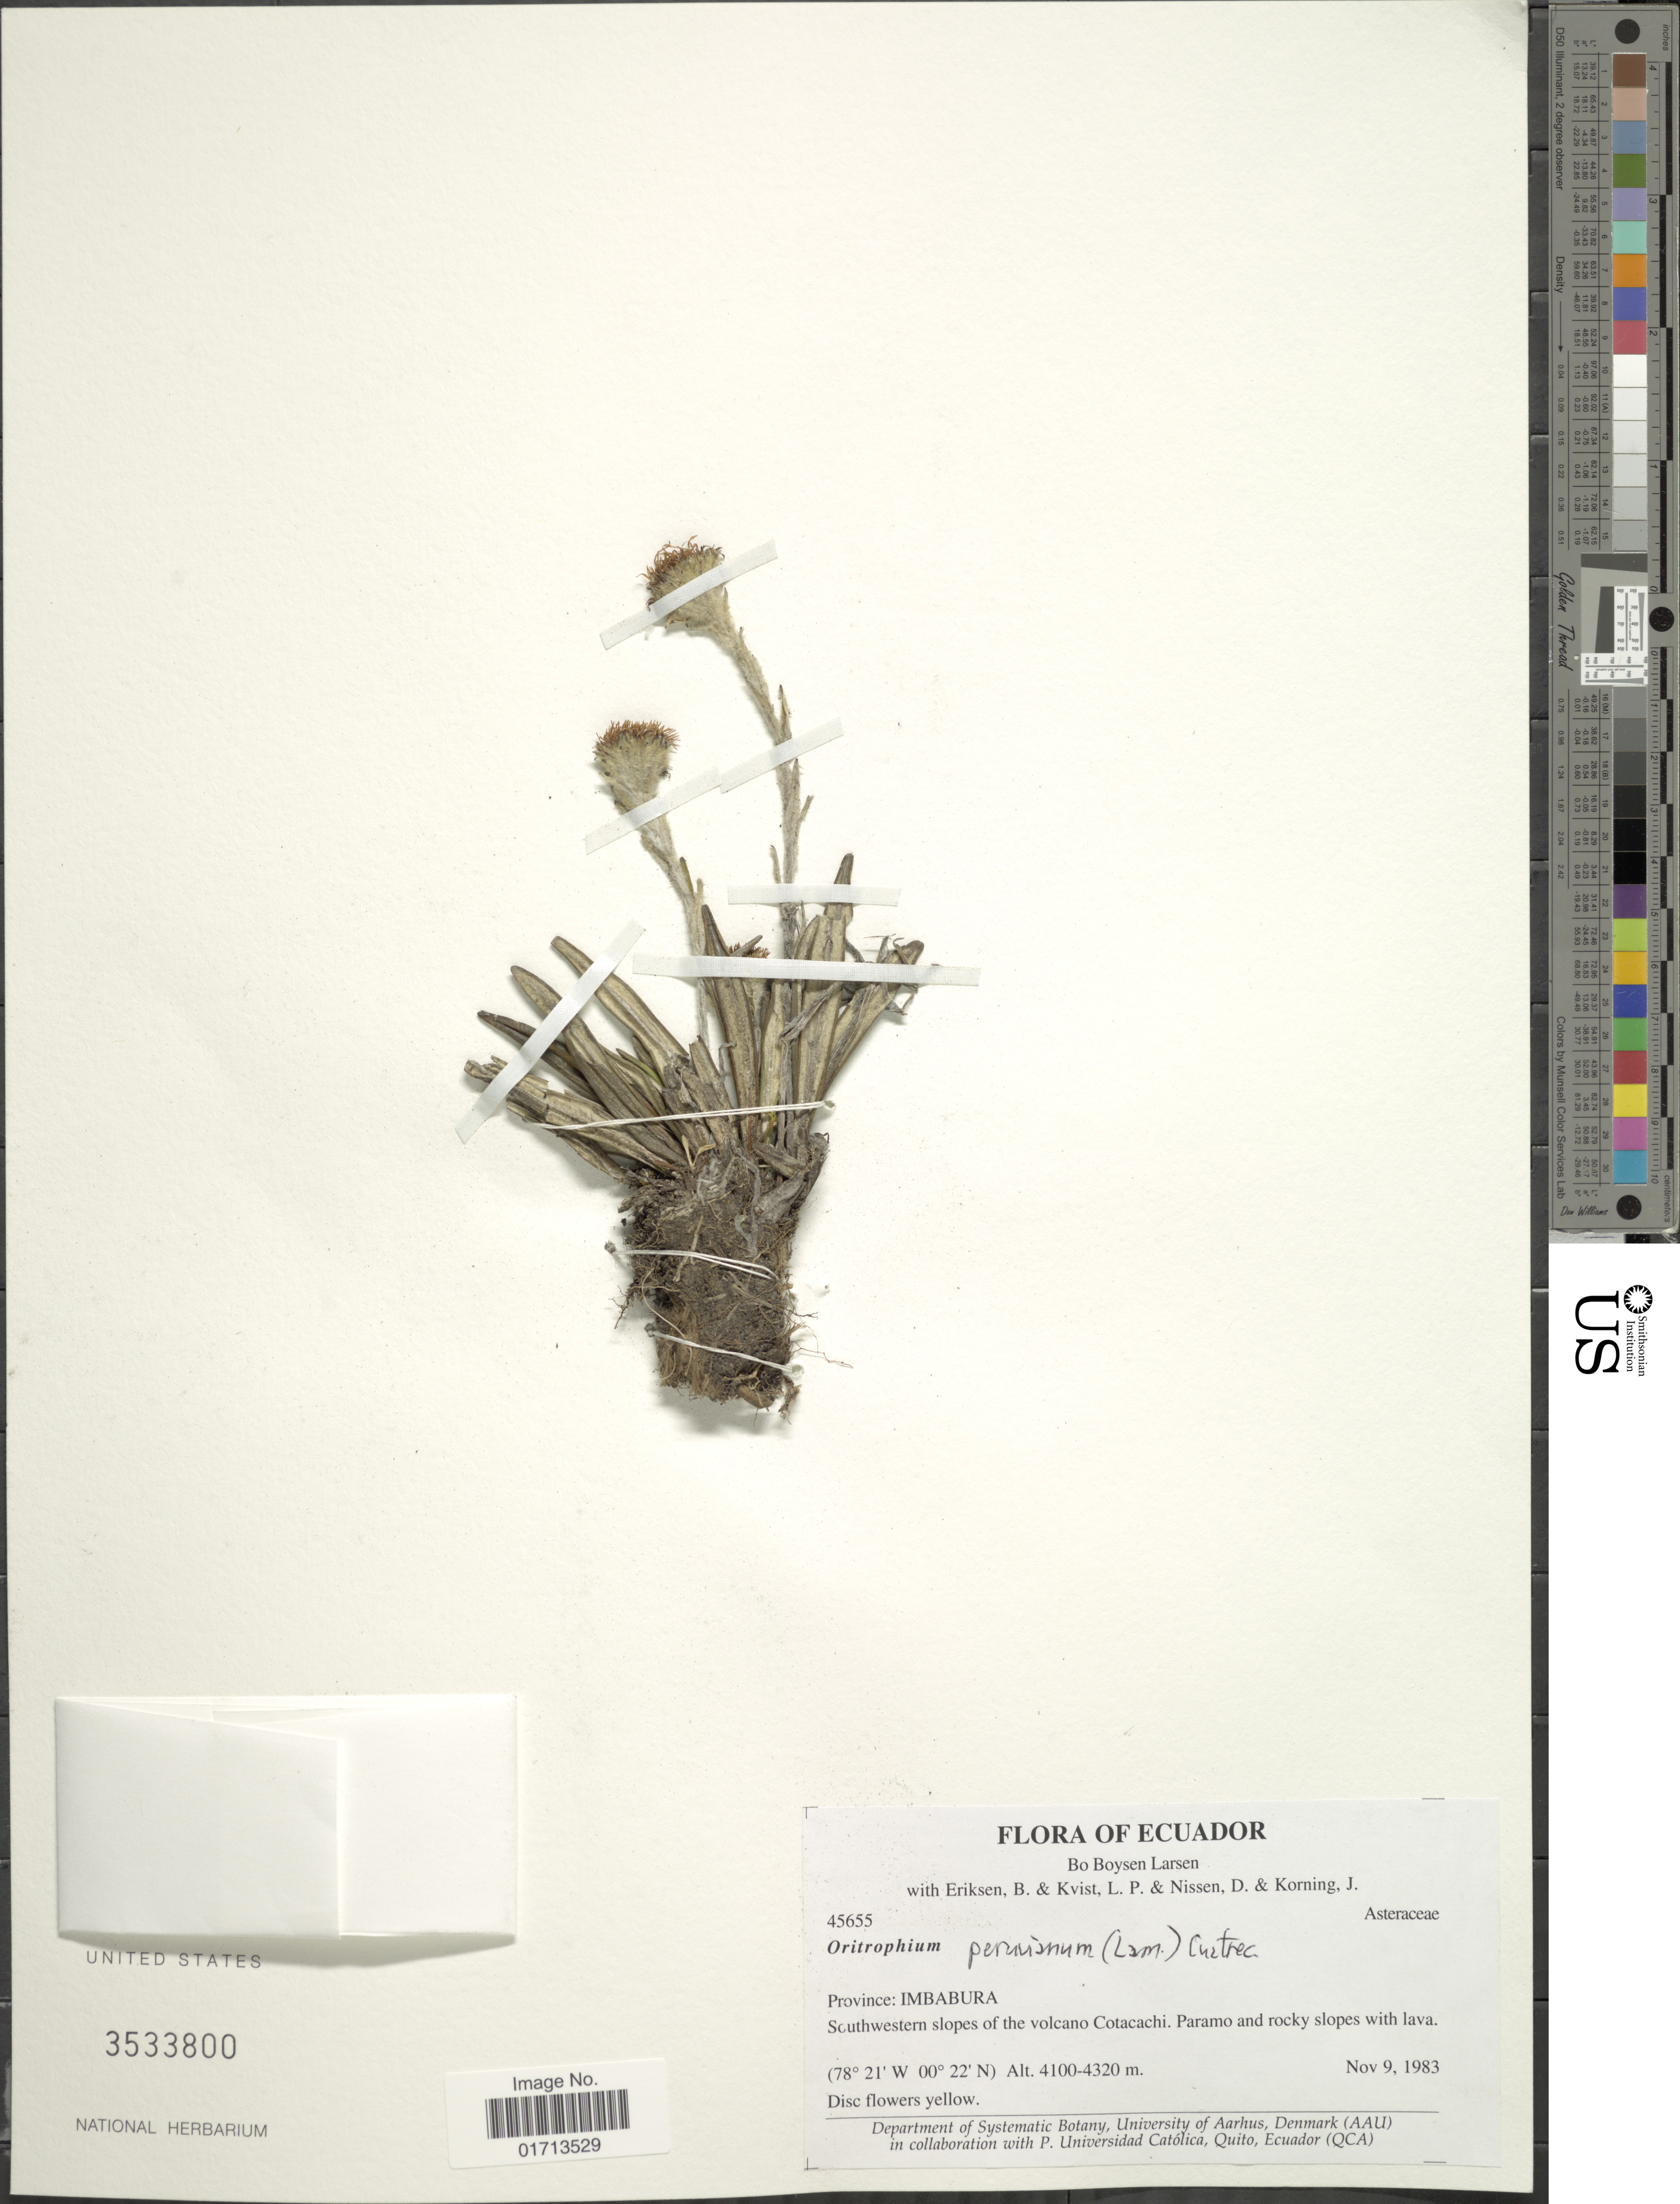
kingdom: Plantae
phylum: Tracheophyta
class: Magnoliopsida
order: Asterales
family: Asteraceae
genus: Oritrophium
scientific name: Oritrophium peruvianum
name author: (Lam.) Cuatrec.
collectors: B. Boysen Larsen, B. Eriksen, L. P. Kvist, D. Nissen & J. Korning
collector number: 45655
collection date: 1983-11-09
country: Ecuador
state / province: Imbabura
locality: Southwestern slopes of the volcano Cotacachi, paramo and rocky slopes with lava.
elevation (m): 4100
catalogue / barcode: US 3533800